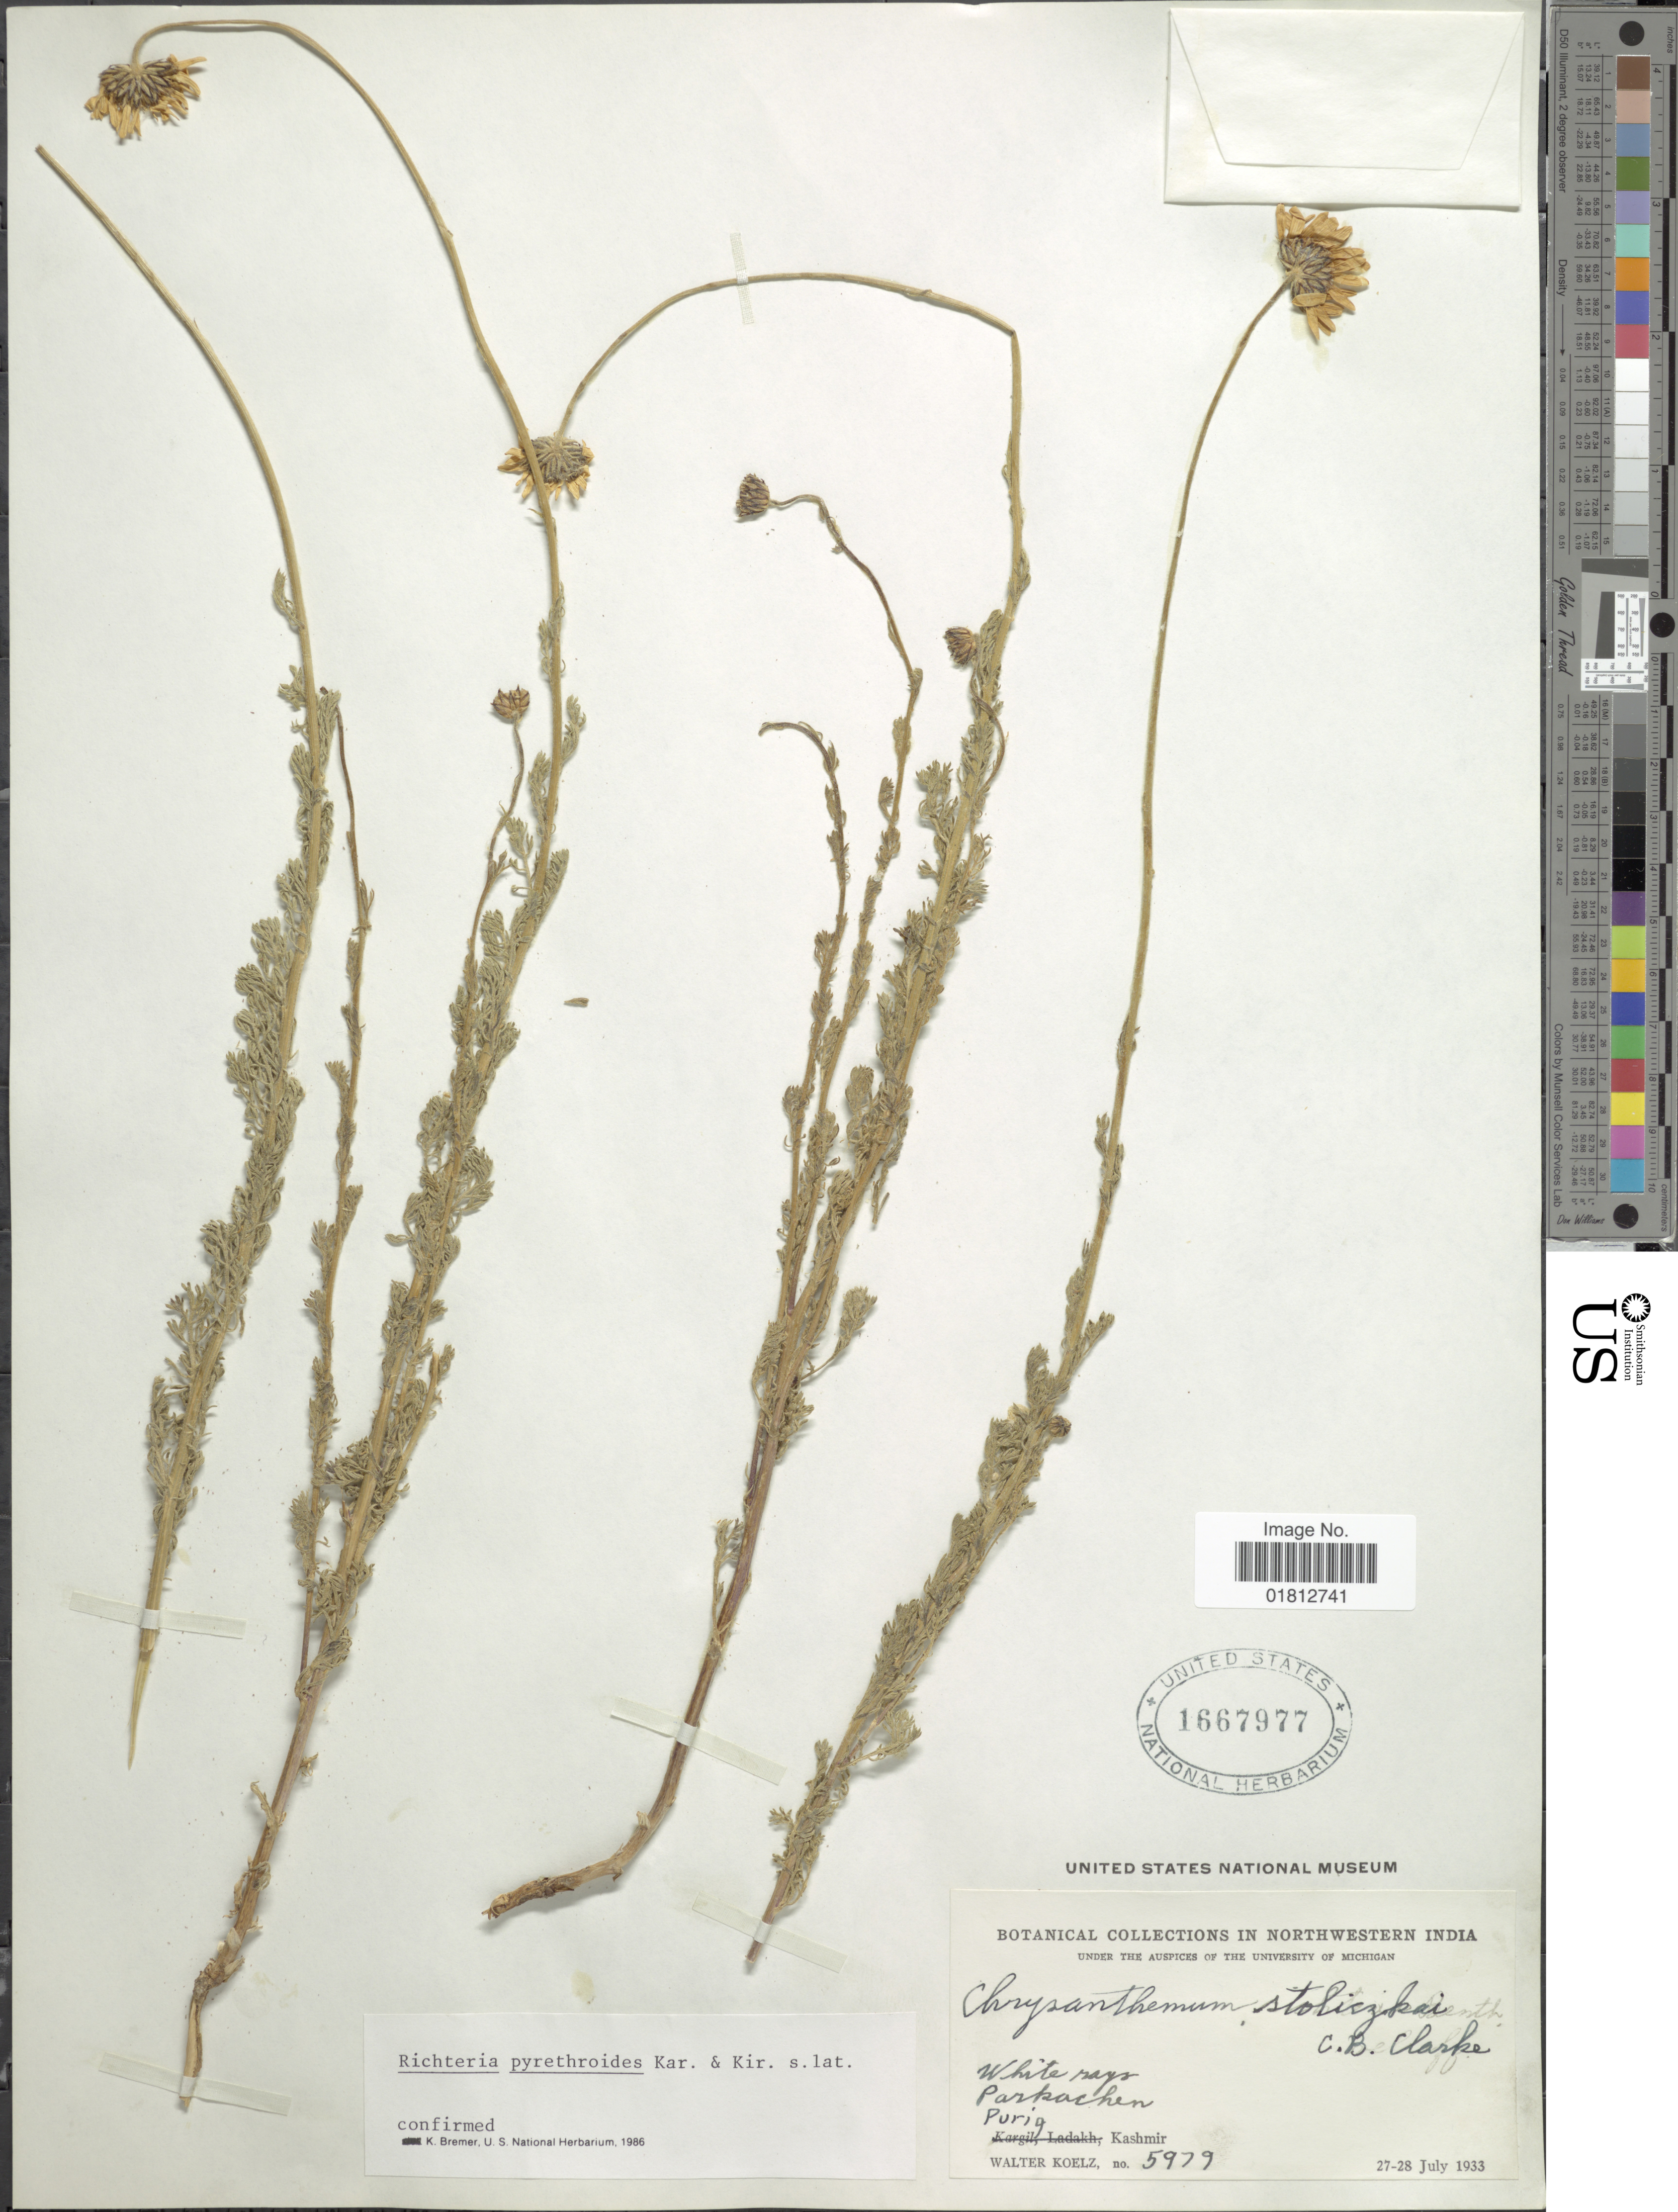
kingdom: Plantae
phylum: Tracheophyta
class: Magnoliopsida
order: Asterales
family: Asteraceae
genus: Richteria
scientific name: Richteria pyrethroides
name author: Kar. & Kir.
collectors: W. N. Koelz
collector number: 5979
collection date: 1933-07-27/1933-07-28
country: India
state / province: Jammu and Kashmir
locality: Northwestern India, Parkachen, Purig, Kashmir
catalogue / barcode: US 1667977